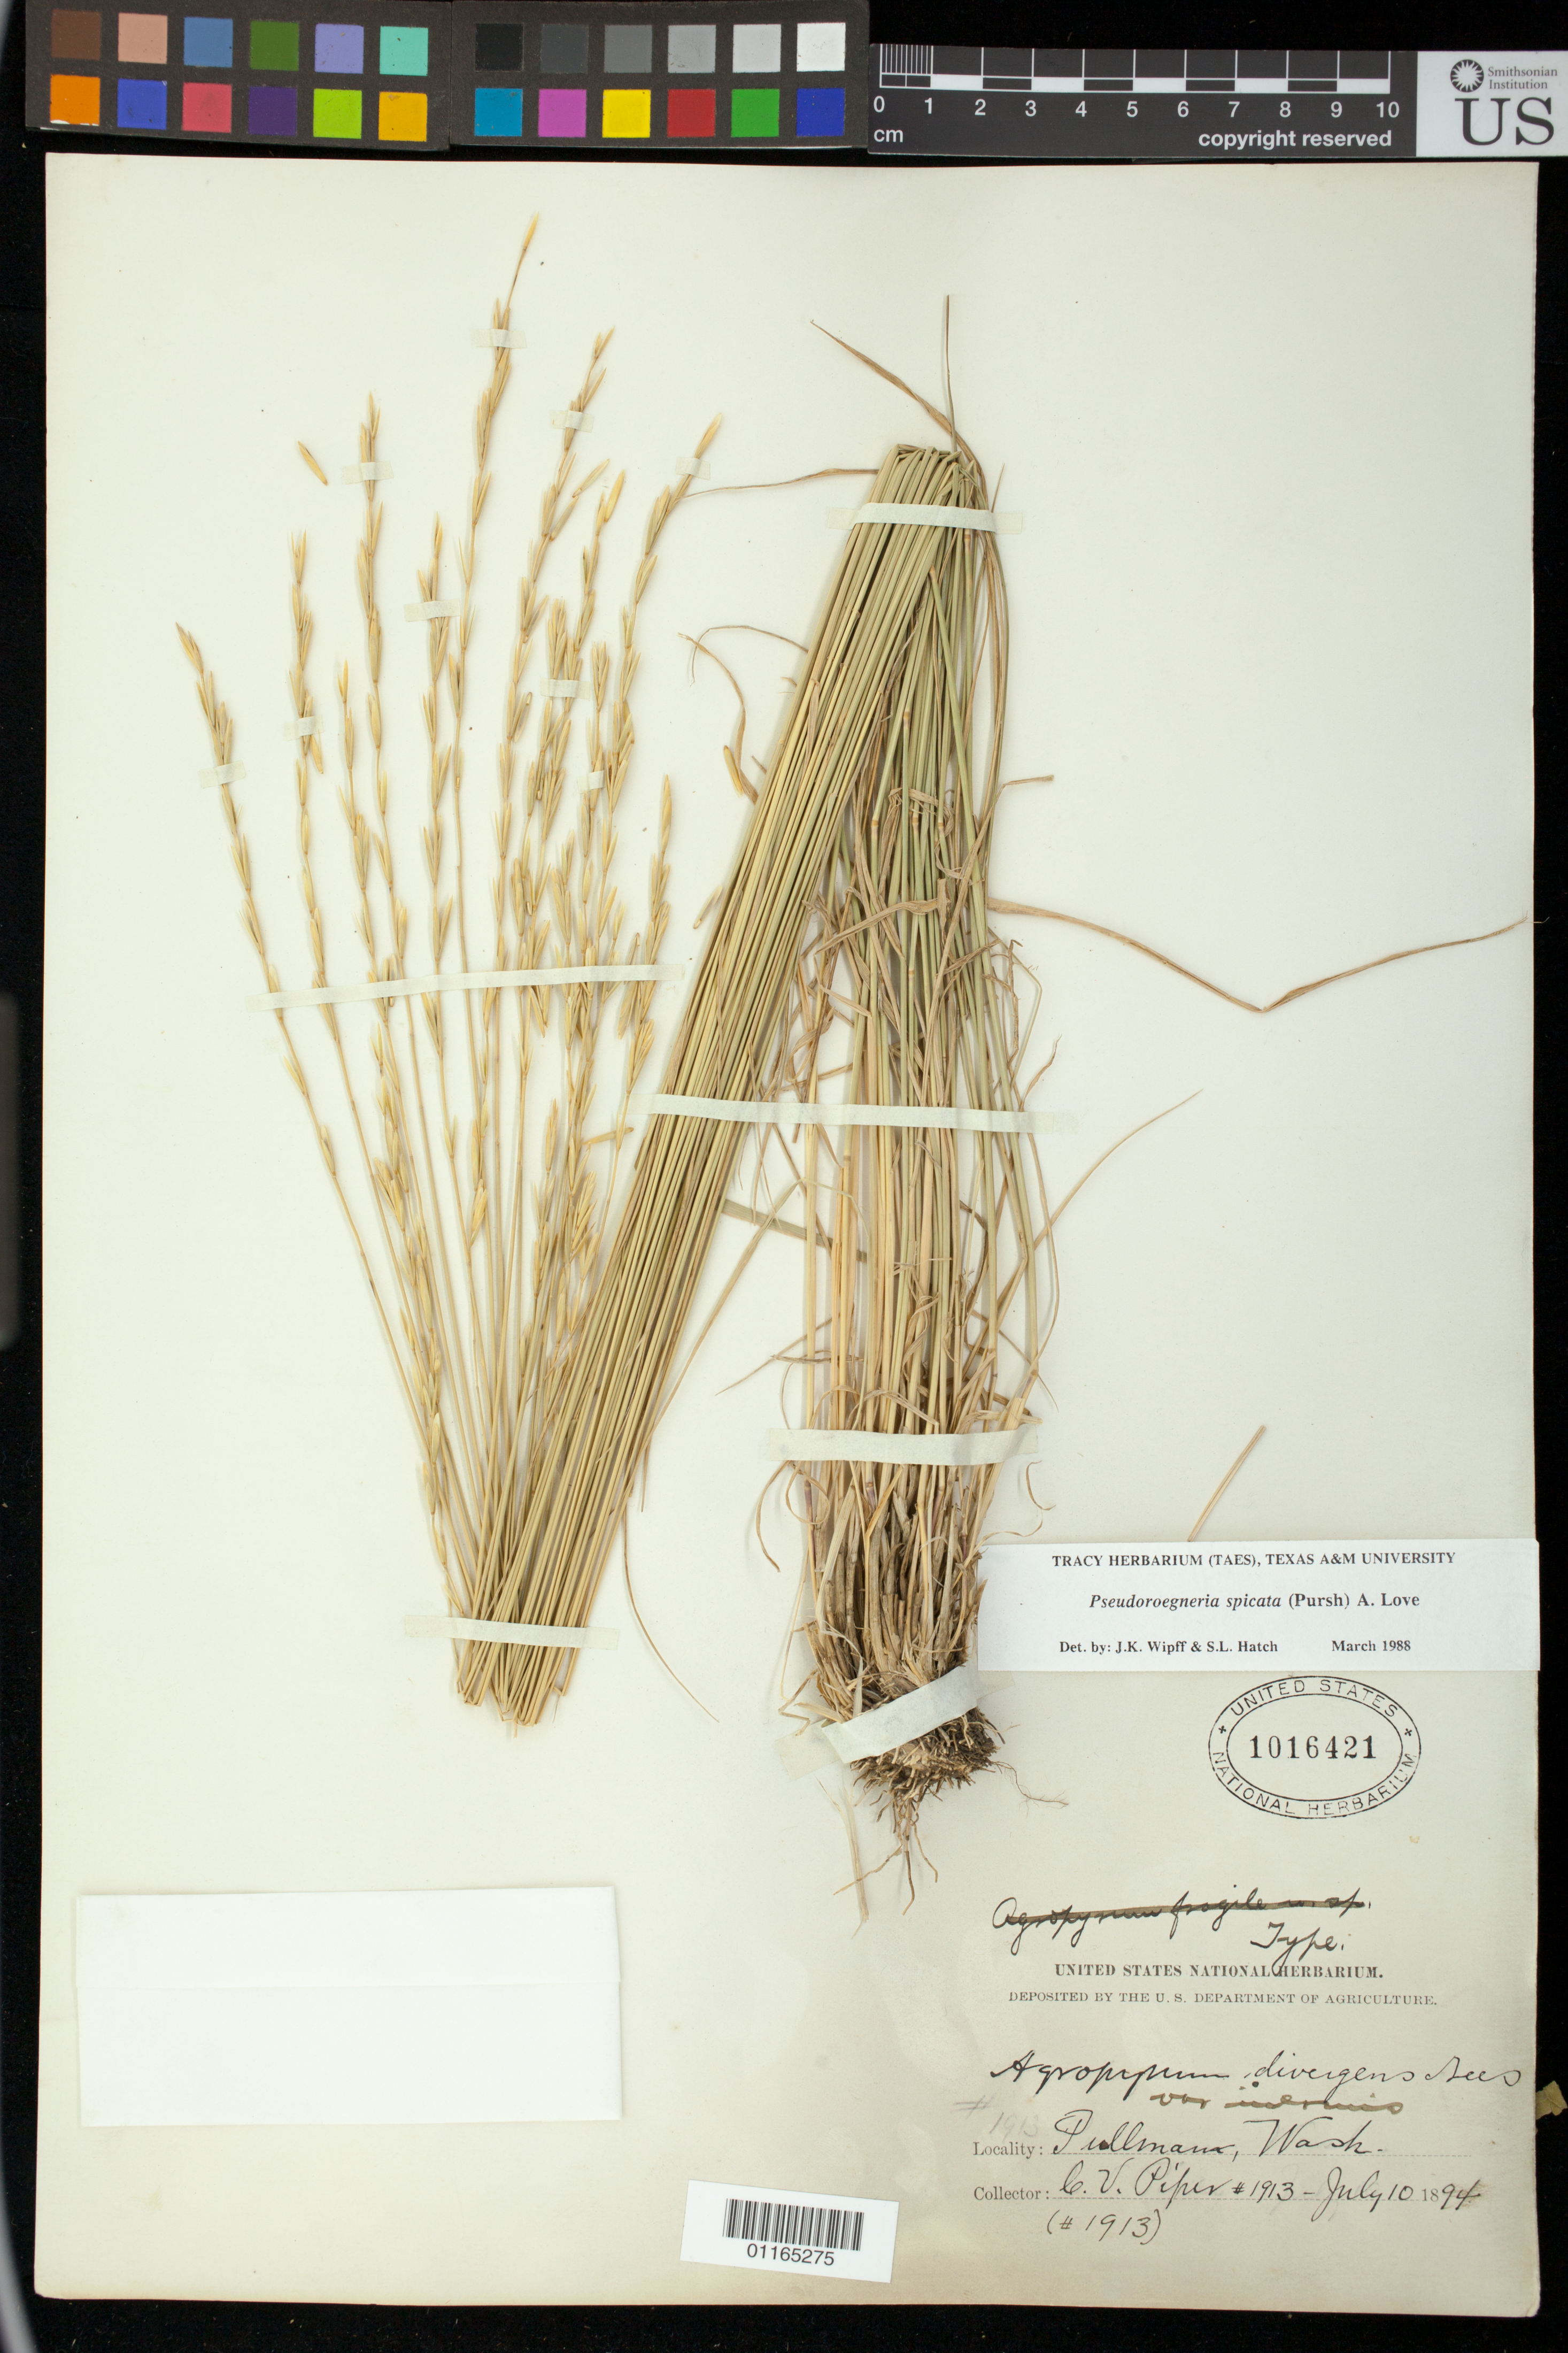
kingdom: Plantae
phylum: Tracheophyta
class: Liliopsida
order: Poales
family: Poaceae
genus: Agropyron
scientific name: Agropyron divergens var. inerme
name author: Scribn. & J.G. Sm.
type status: Syntype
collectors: C. V. Piper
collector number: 1913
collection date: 1894-07-10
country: United States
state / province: Washington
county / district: Whitman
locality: Pullman, Wash.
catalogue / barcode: US 1016421